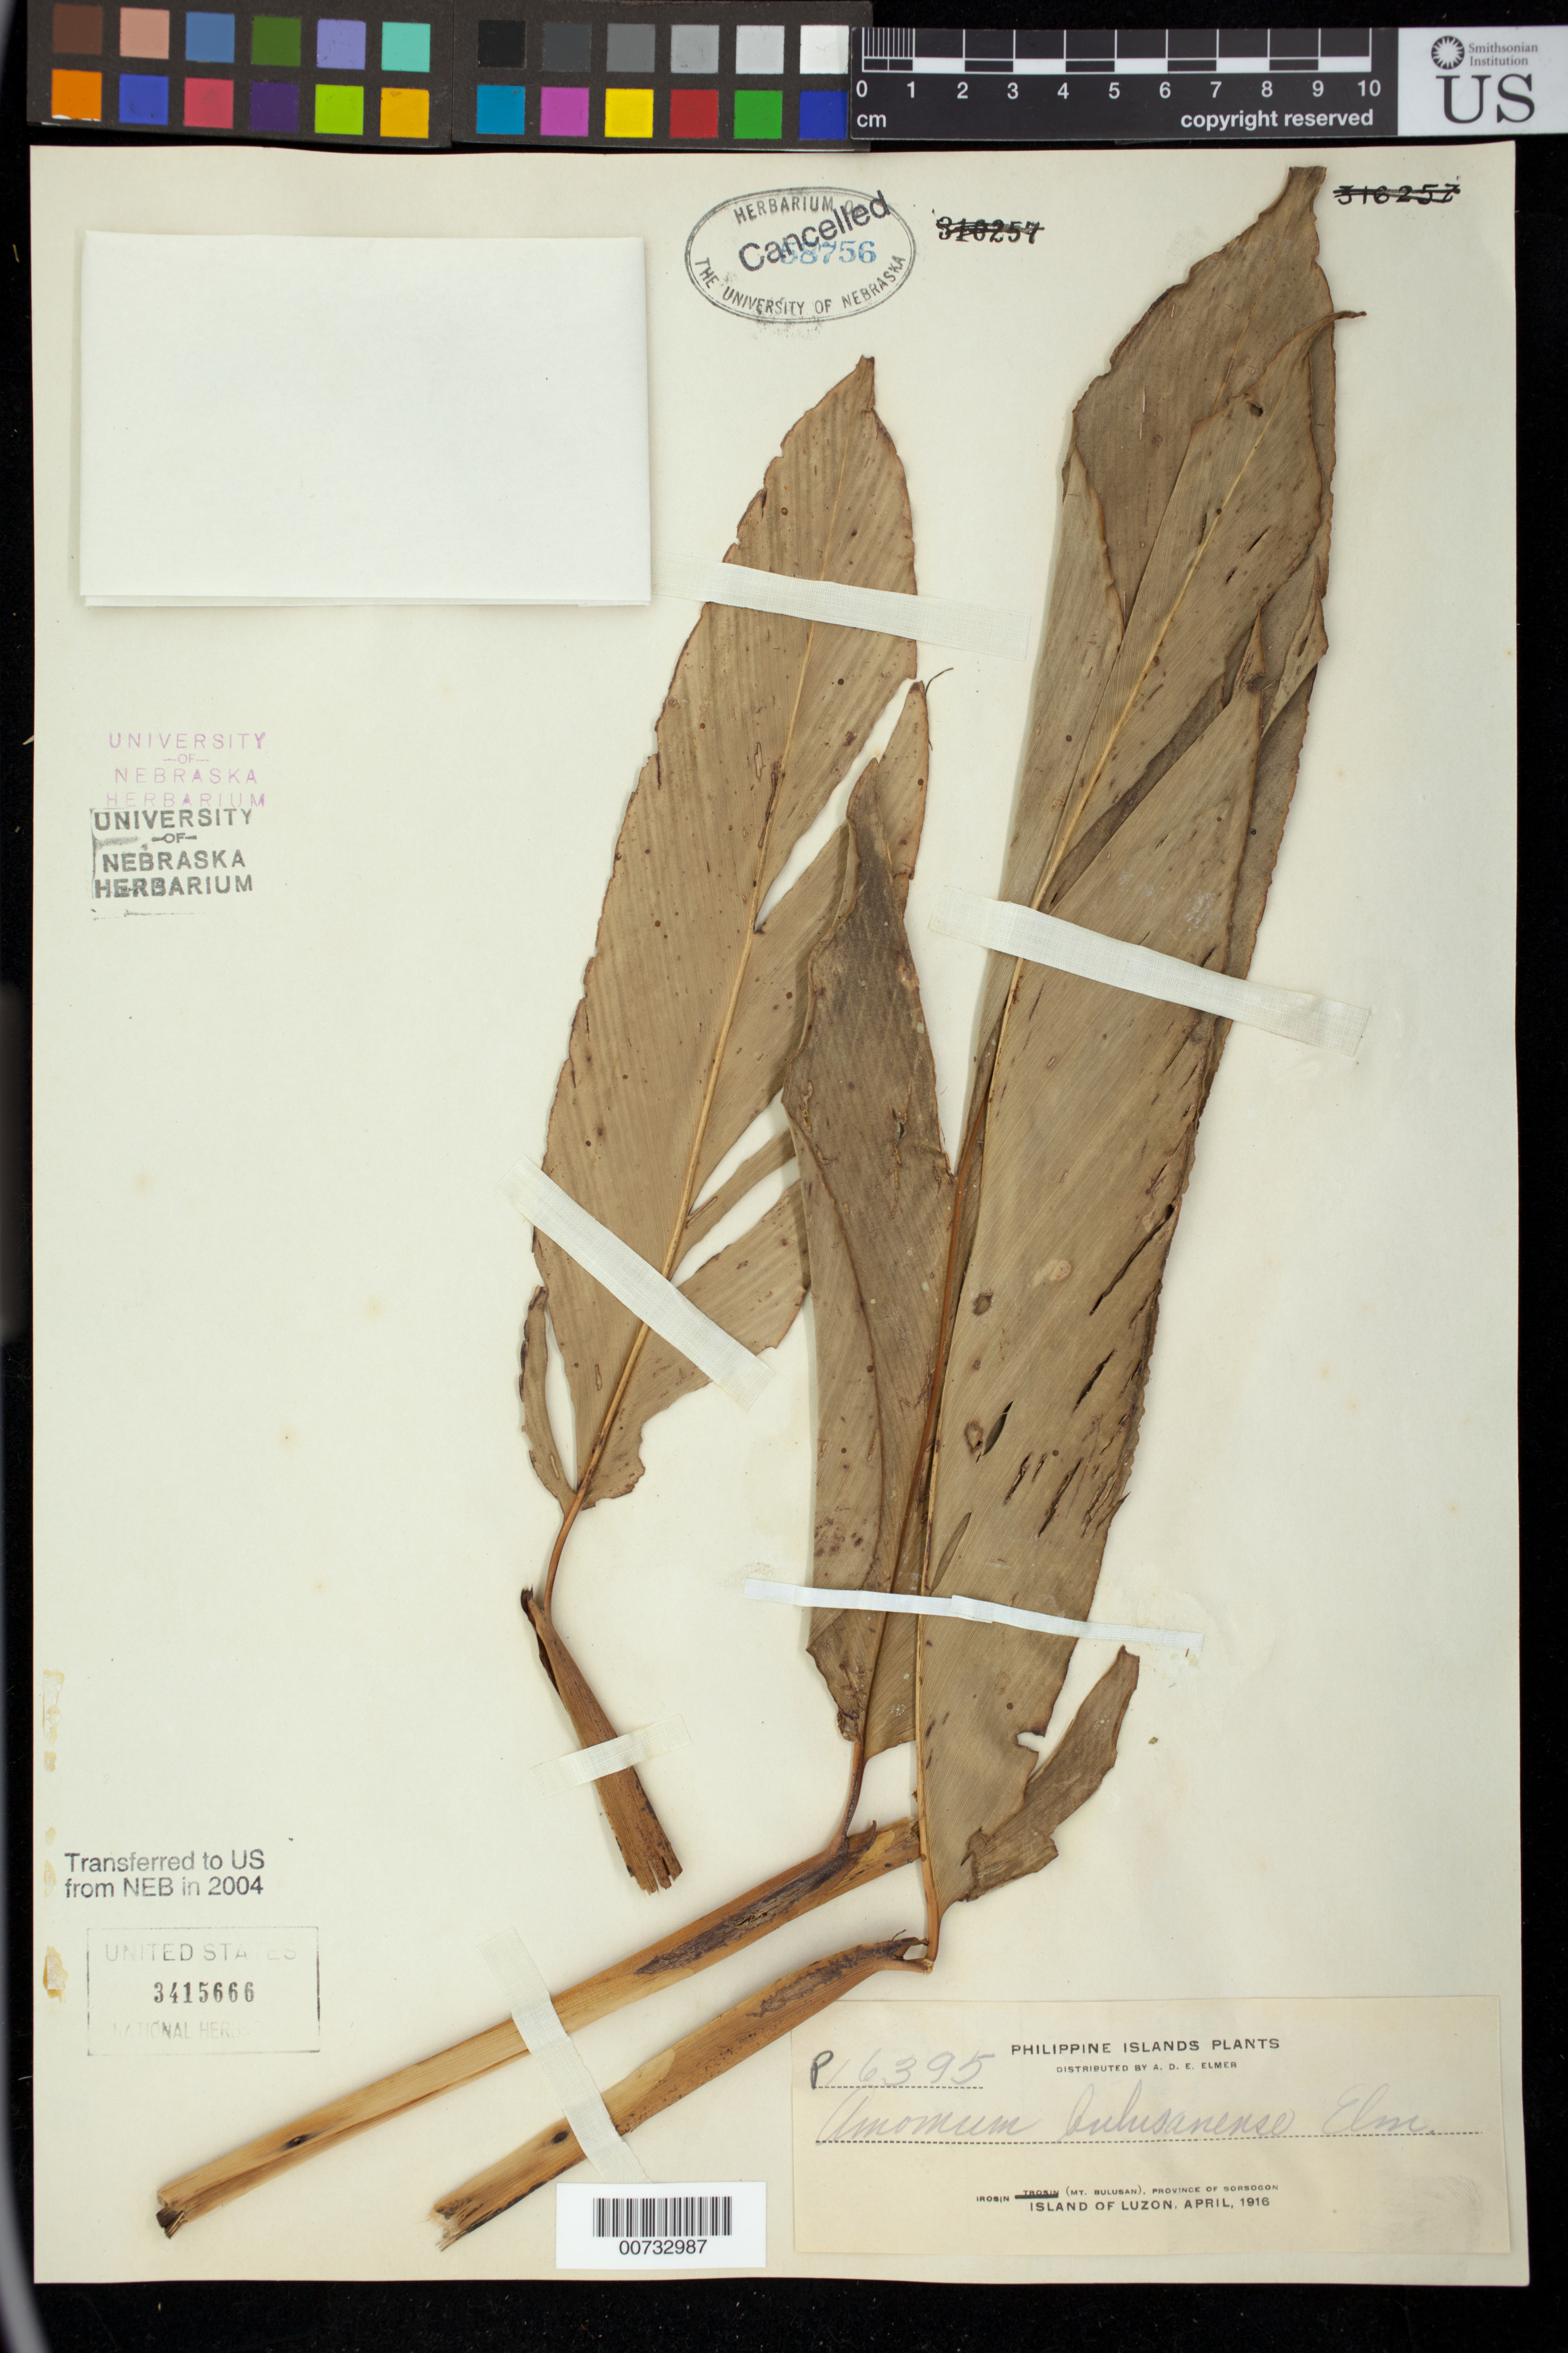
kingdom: Plantae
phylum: Tracheophyta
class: Liliopsida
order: Zingiberales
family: Zingiberaceae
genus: Amomum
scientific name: Amomum bulusanense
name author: Elmer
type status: Type Collection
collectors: A. D. E. Elmer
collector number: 16395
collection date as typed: Apr 1916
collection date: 1916-04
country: Philippines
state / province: Bicol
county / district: Sorsogon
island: Luzon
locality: Irosin (Mt. Bulusan), Province of Sorsogon, Island of Luzon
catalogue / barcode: US 3415666